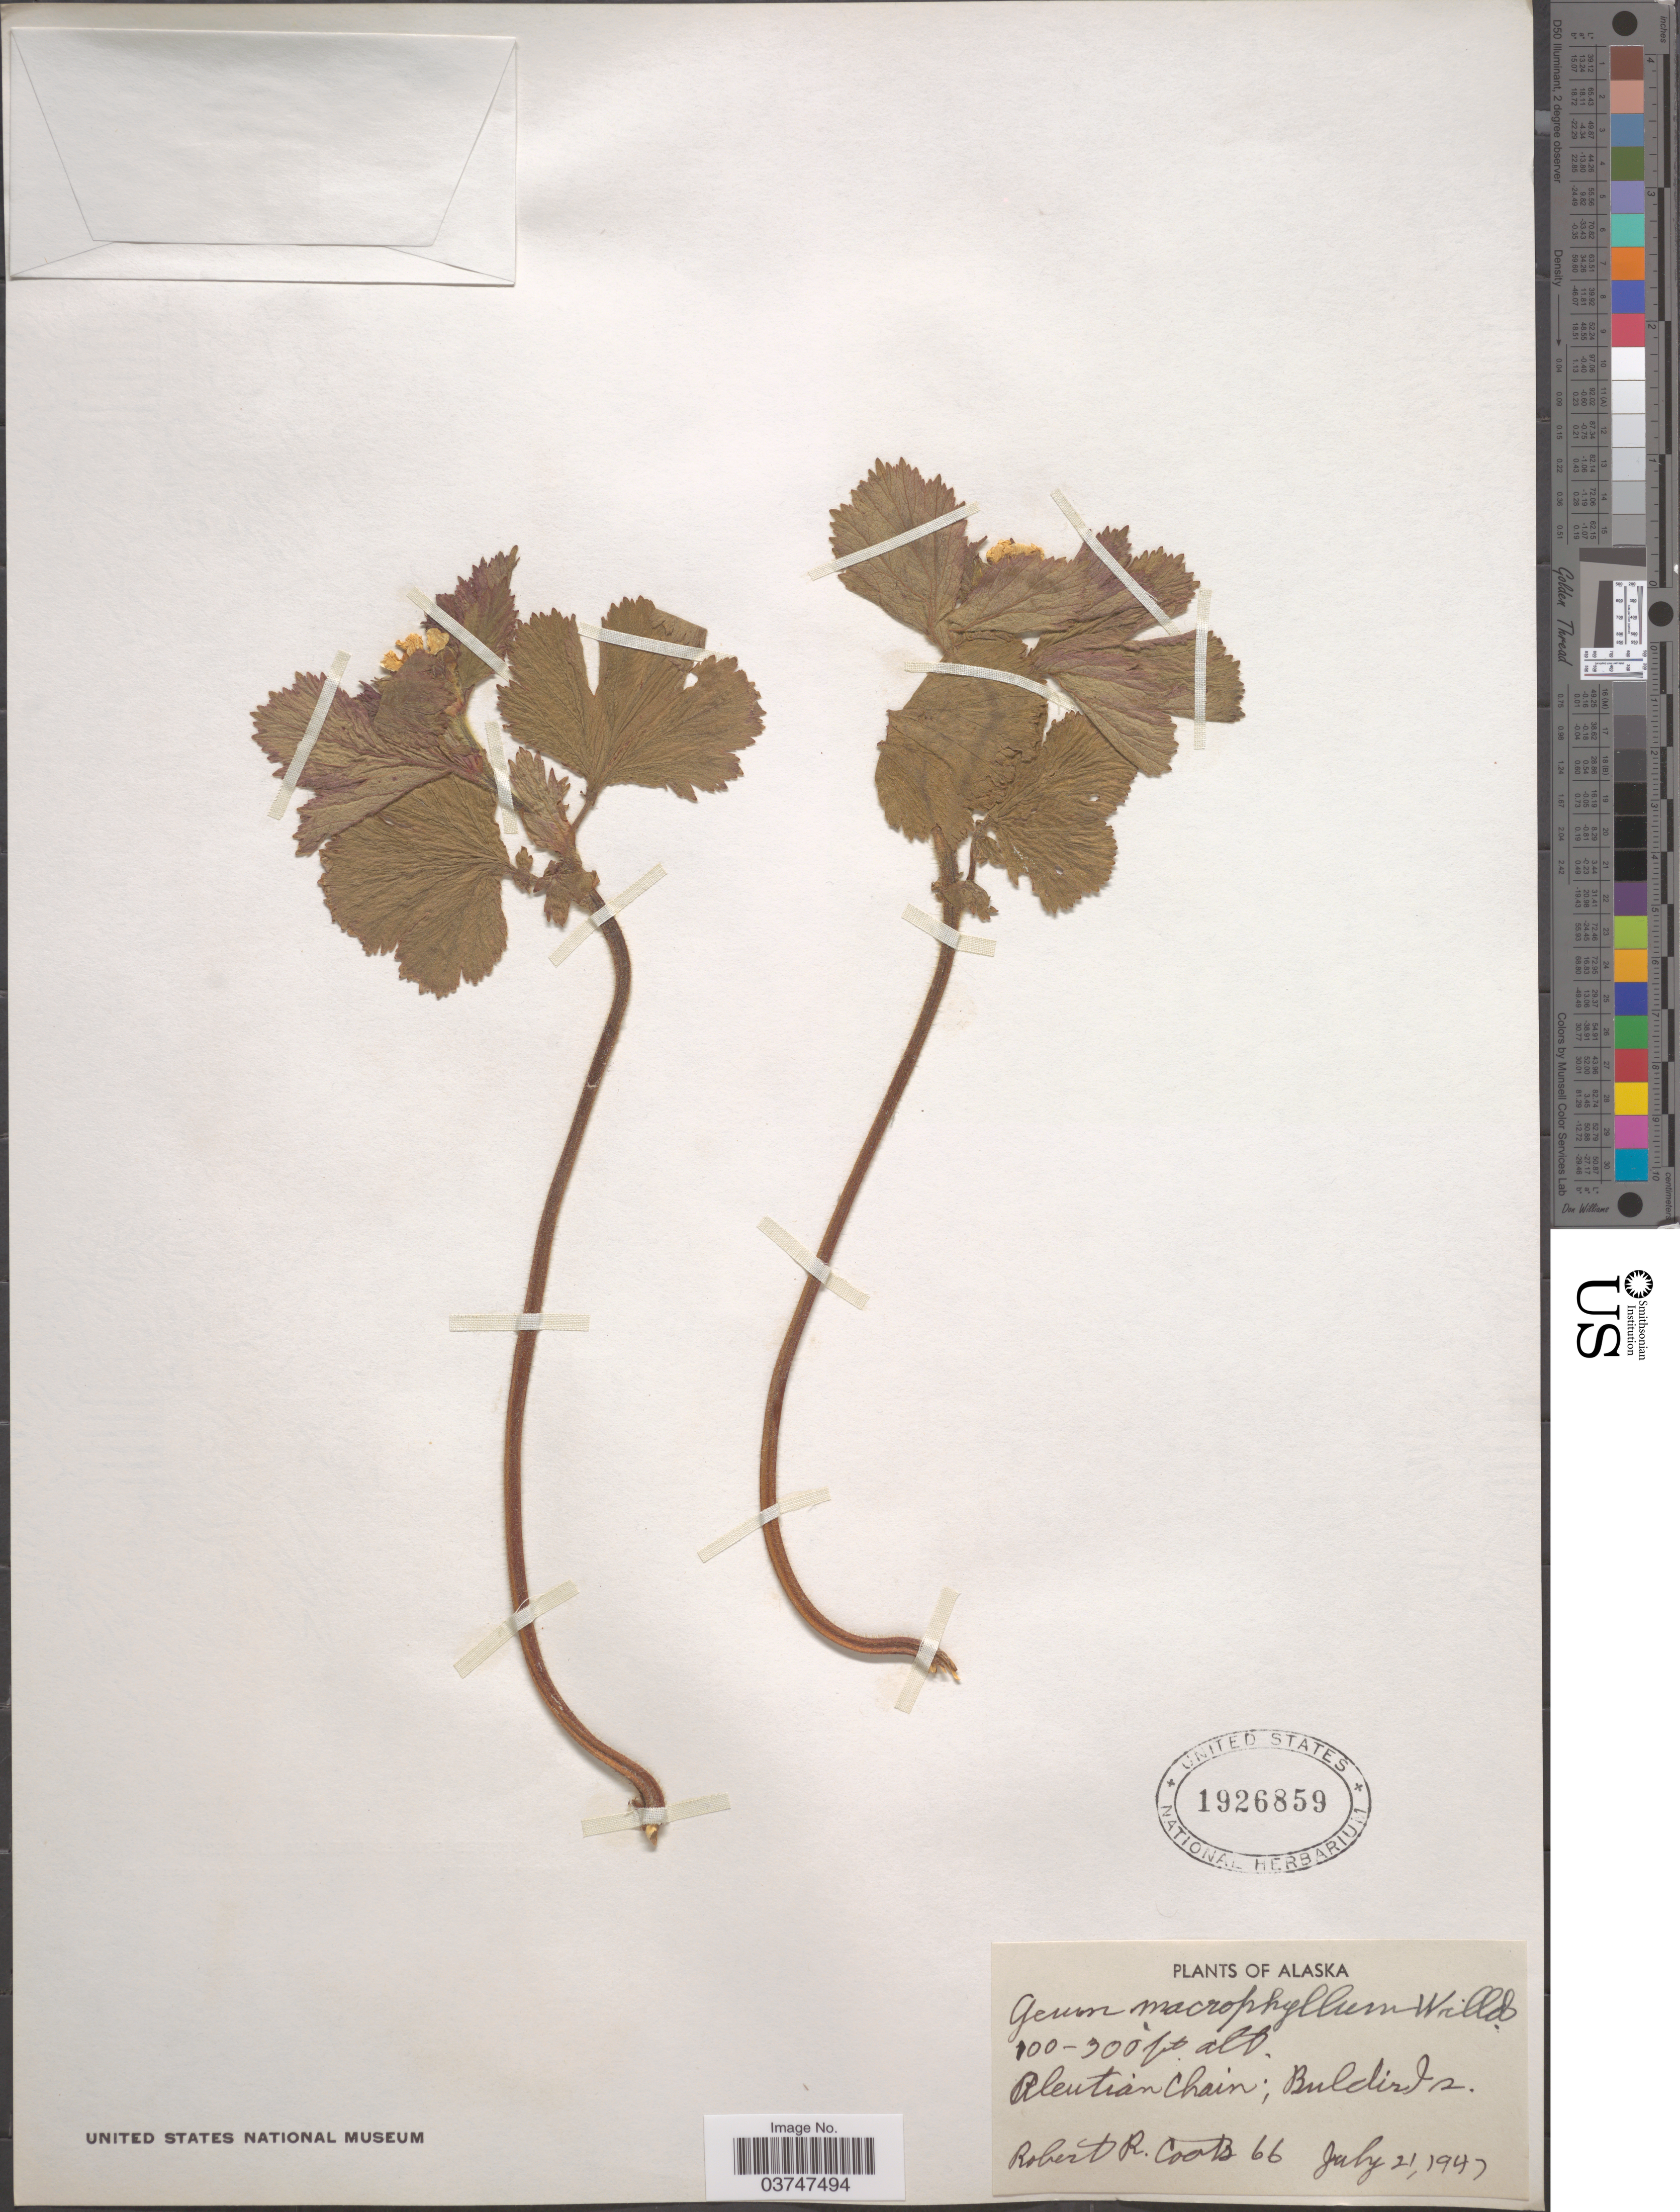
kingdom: Plantae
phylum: Tracheophyta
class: Magnoliopsida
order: Rosales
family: Rosaceae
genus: Geum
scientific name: Geum macrophyllum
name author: Willd.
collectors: R. Coats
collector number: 66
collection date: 1947-07-21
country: United States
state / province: Alaska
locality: Aleutian Chain; Buldir Is.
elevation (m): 30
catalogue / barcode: US 1926859